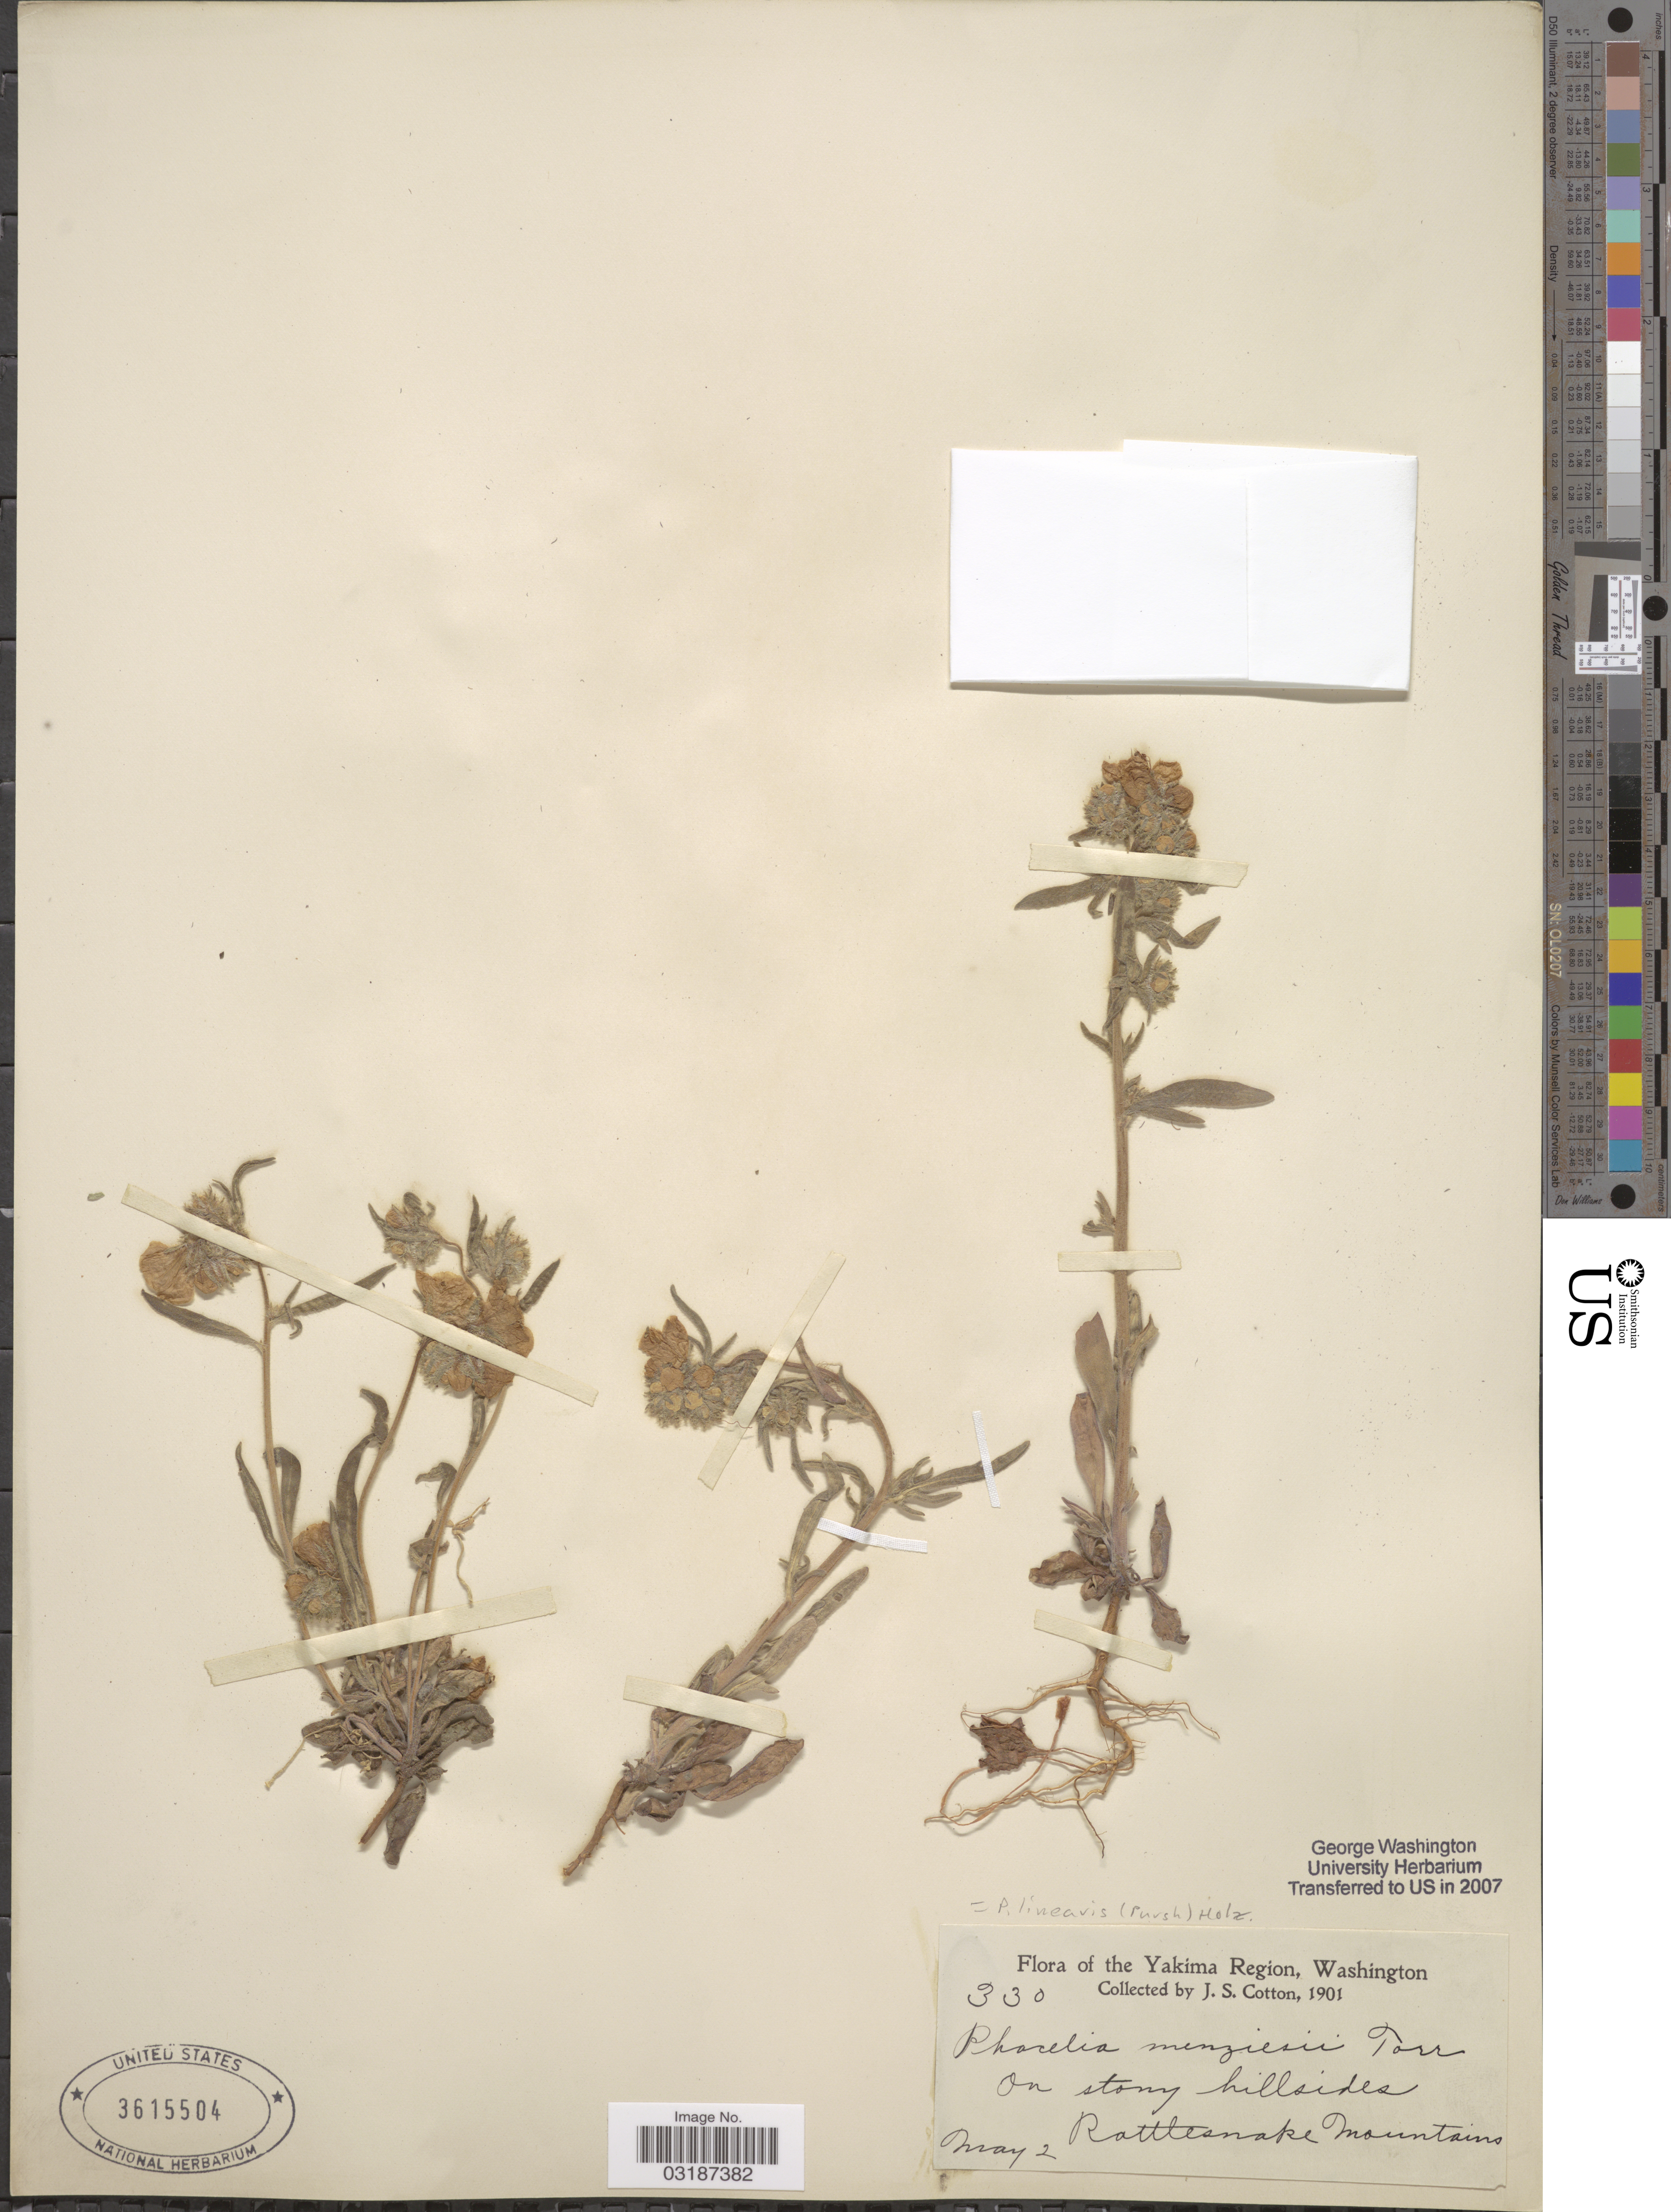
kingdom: Plantae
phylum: Tracheophyta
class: Magnoliopsida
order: Boraginales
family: Hydrophyllaceae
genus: Phacelia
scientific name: Phacelia linearis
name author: (Pursh) Holz.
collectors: J. S. Cotton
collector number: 330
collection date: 1901-05-02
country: United States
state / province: Washington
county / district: Yakima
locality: The Yakima Region. In stony hillsides. Rattlesnake mountains.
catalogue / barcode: US 3615504